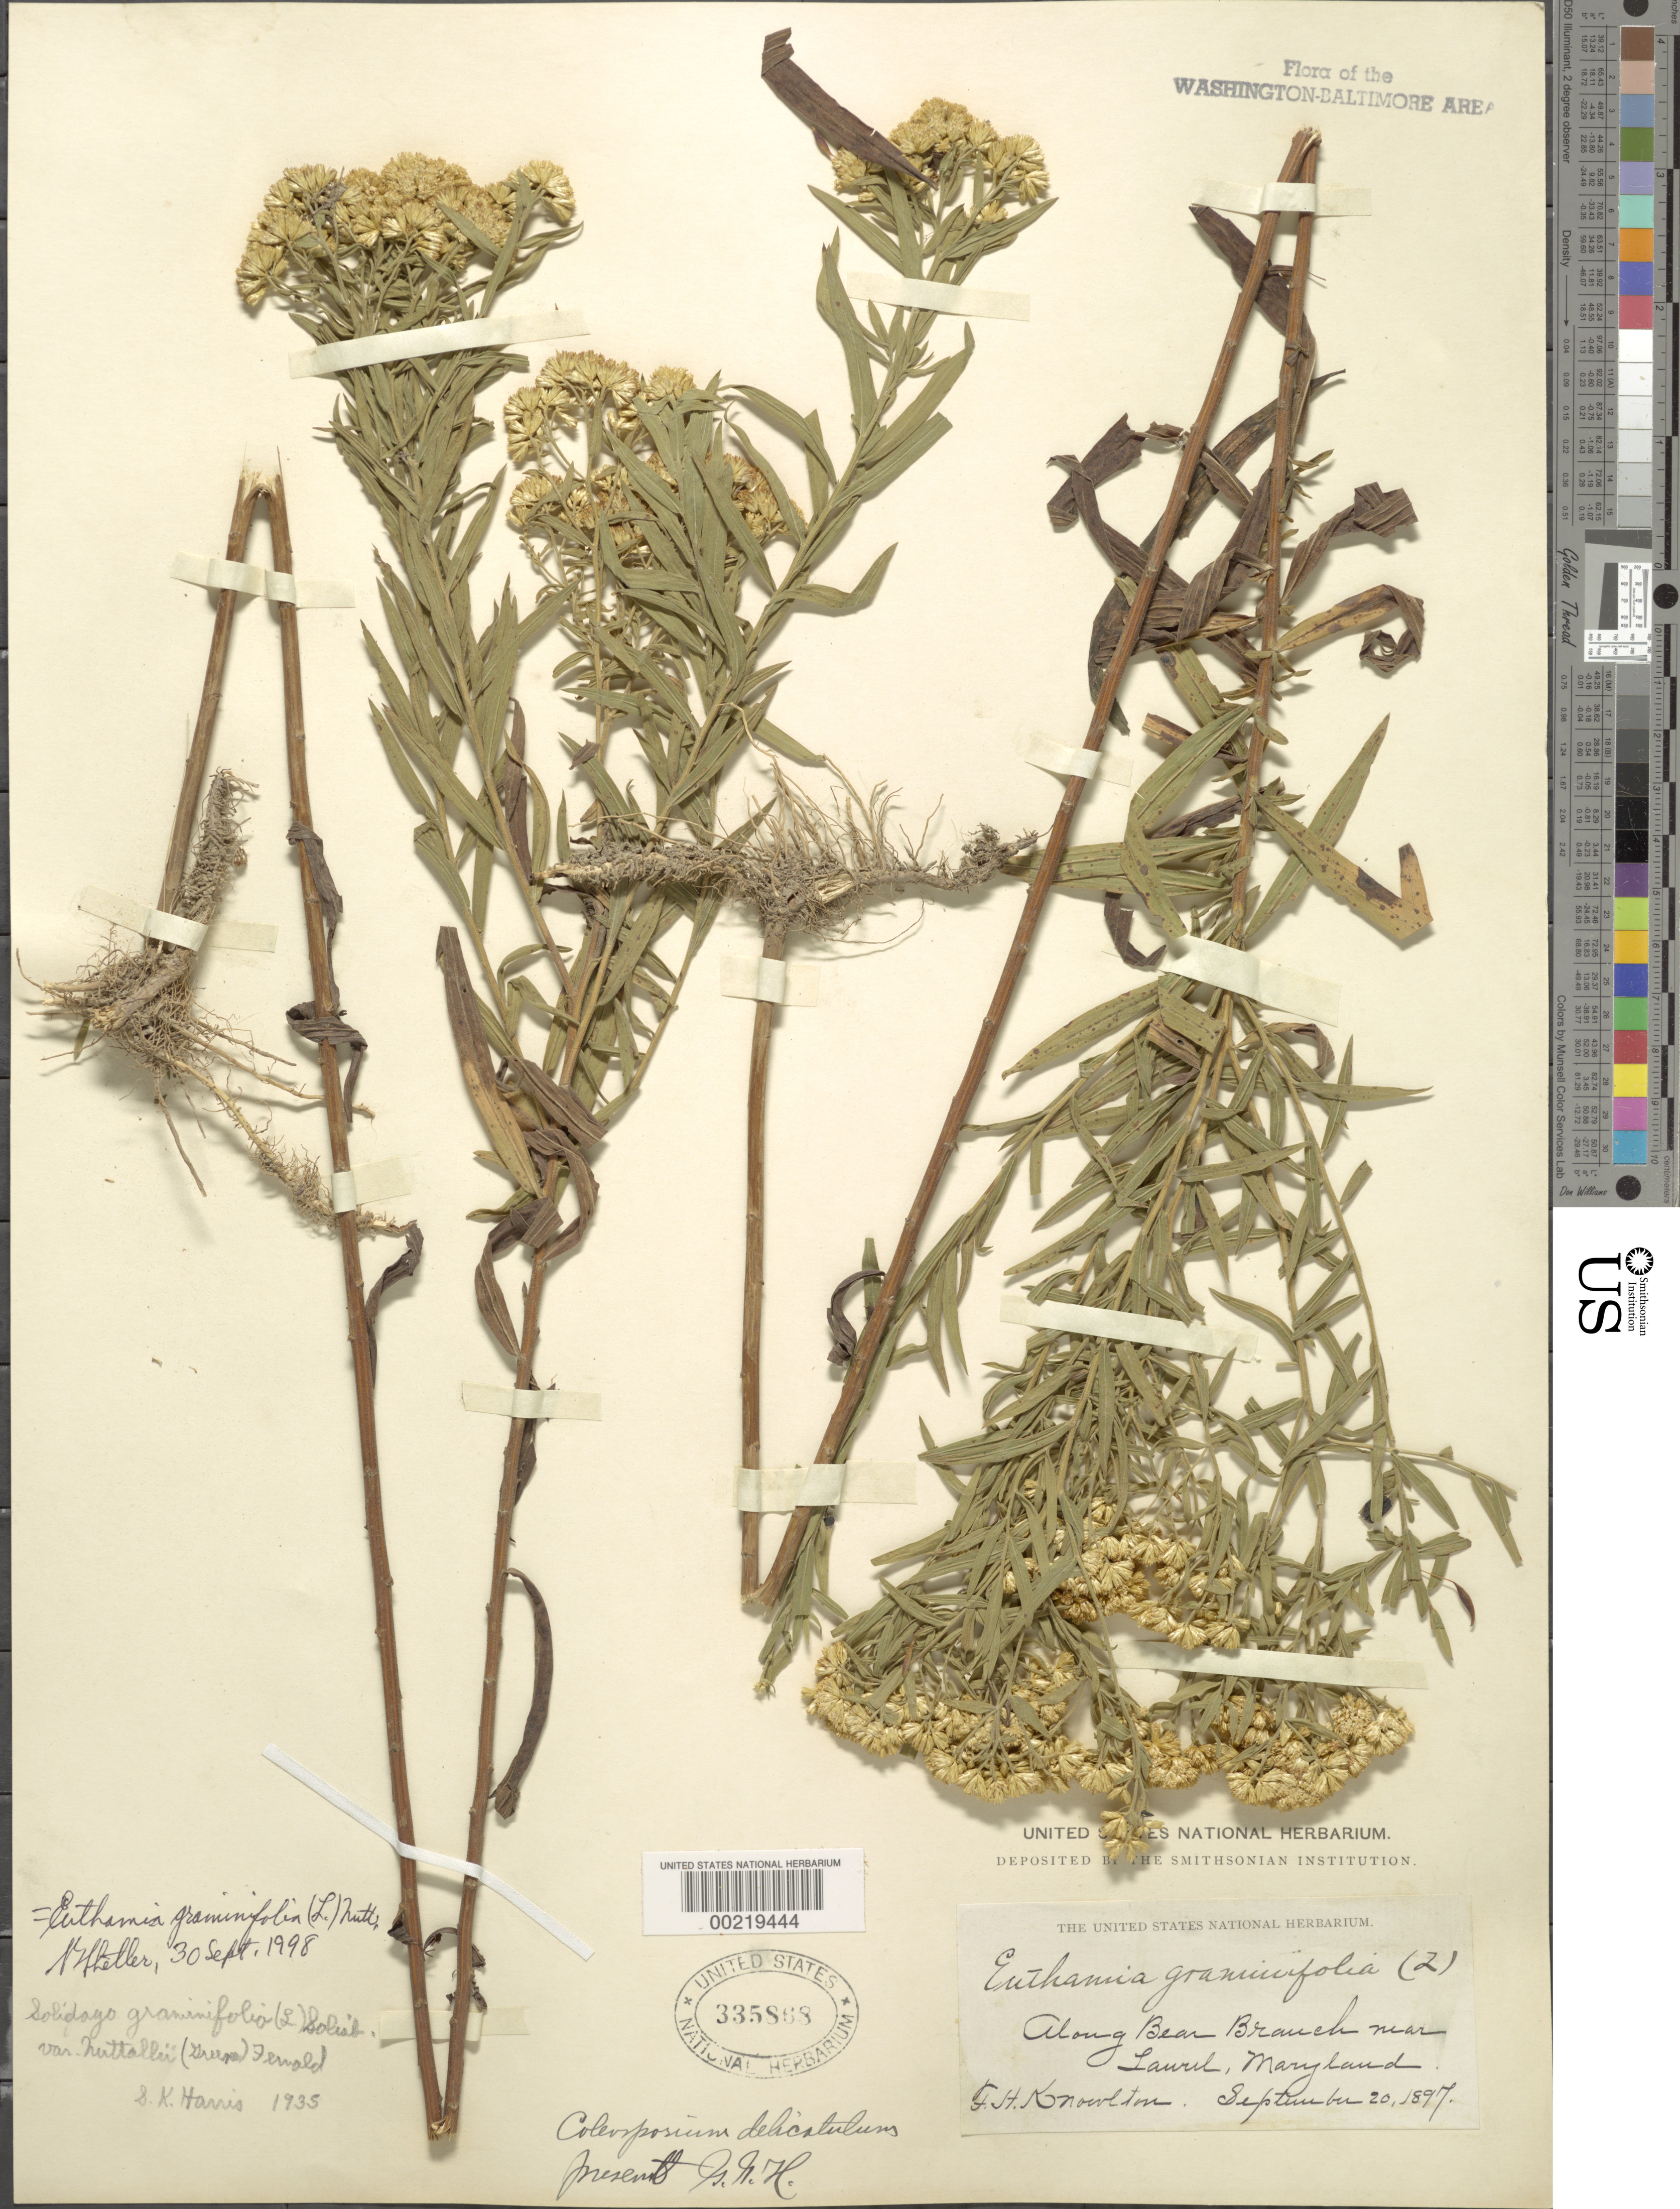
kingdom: Plantae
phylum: Tracheophyta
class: Magnoliopsida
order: Asterales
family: Asteraceae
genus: Euthamia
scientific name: Euthamia graminifolia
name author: (L.) Nutt.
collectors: F. H. Knowlton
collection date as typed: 20 Sep 1897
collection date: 1897-09-20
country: United States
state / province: Maryland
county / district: Prince George's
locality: Bear Branch near Laurel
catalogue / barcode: US 335868